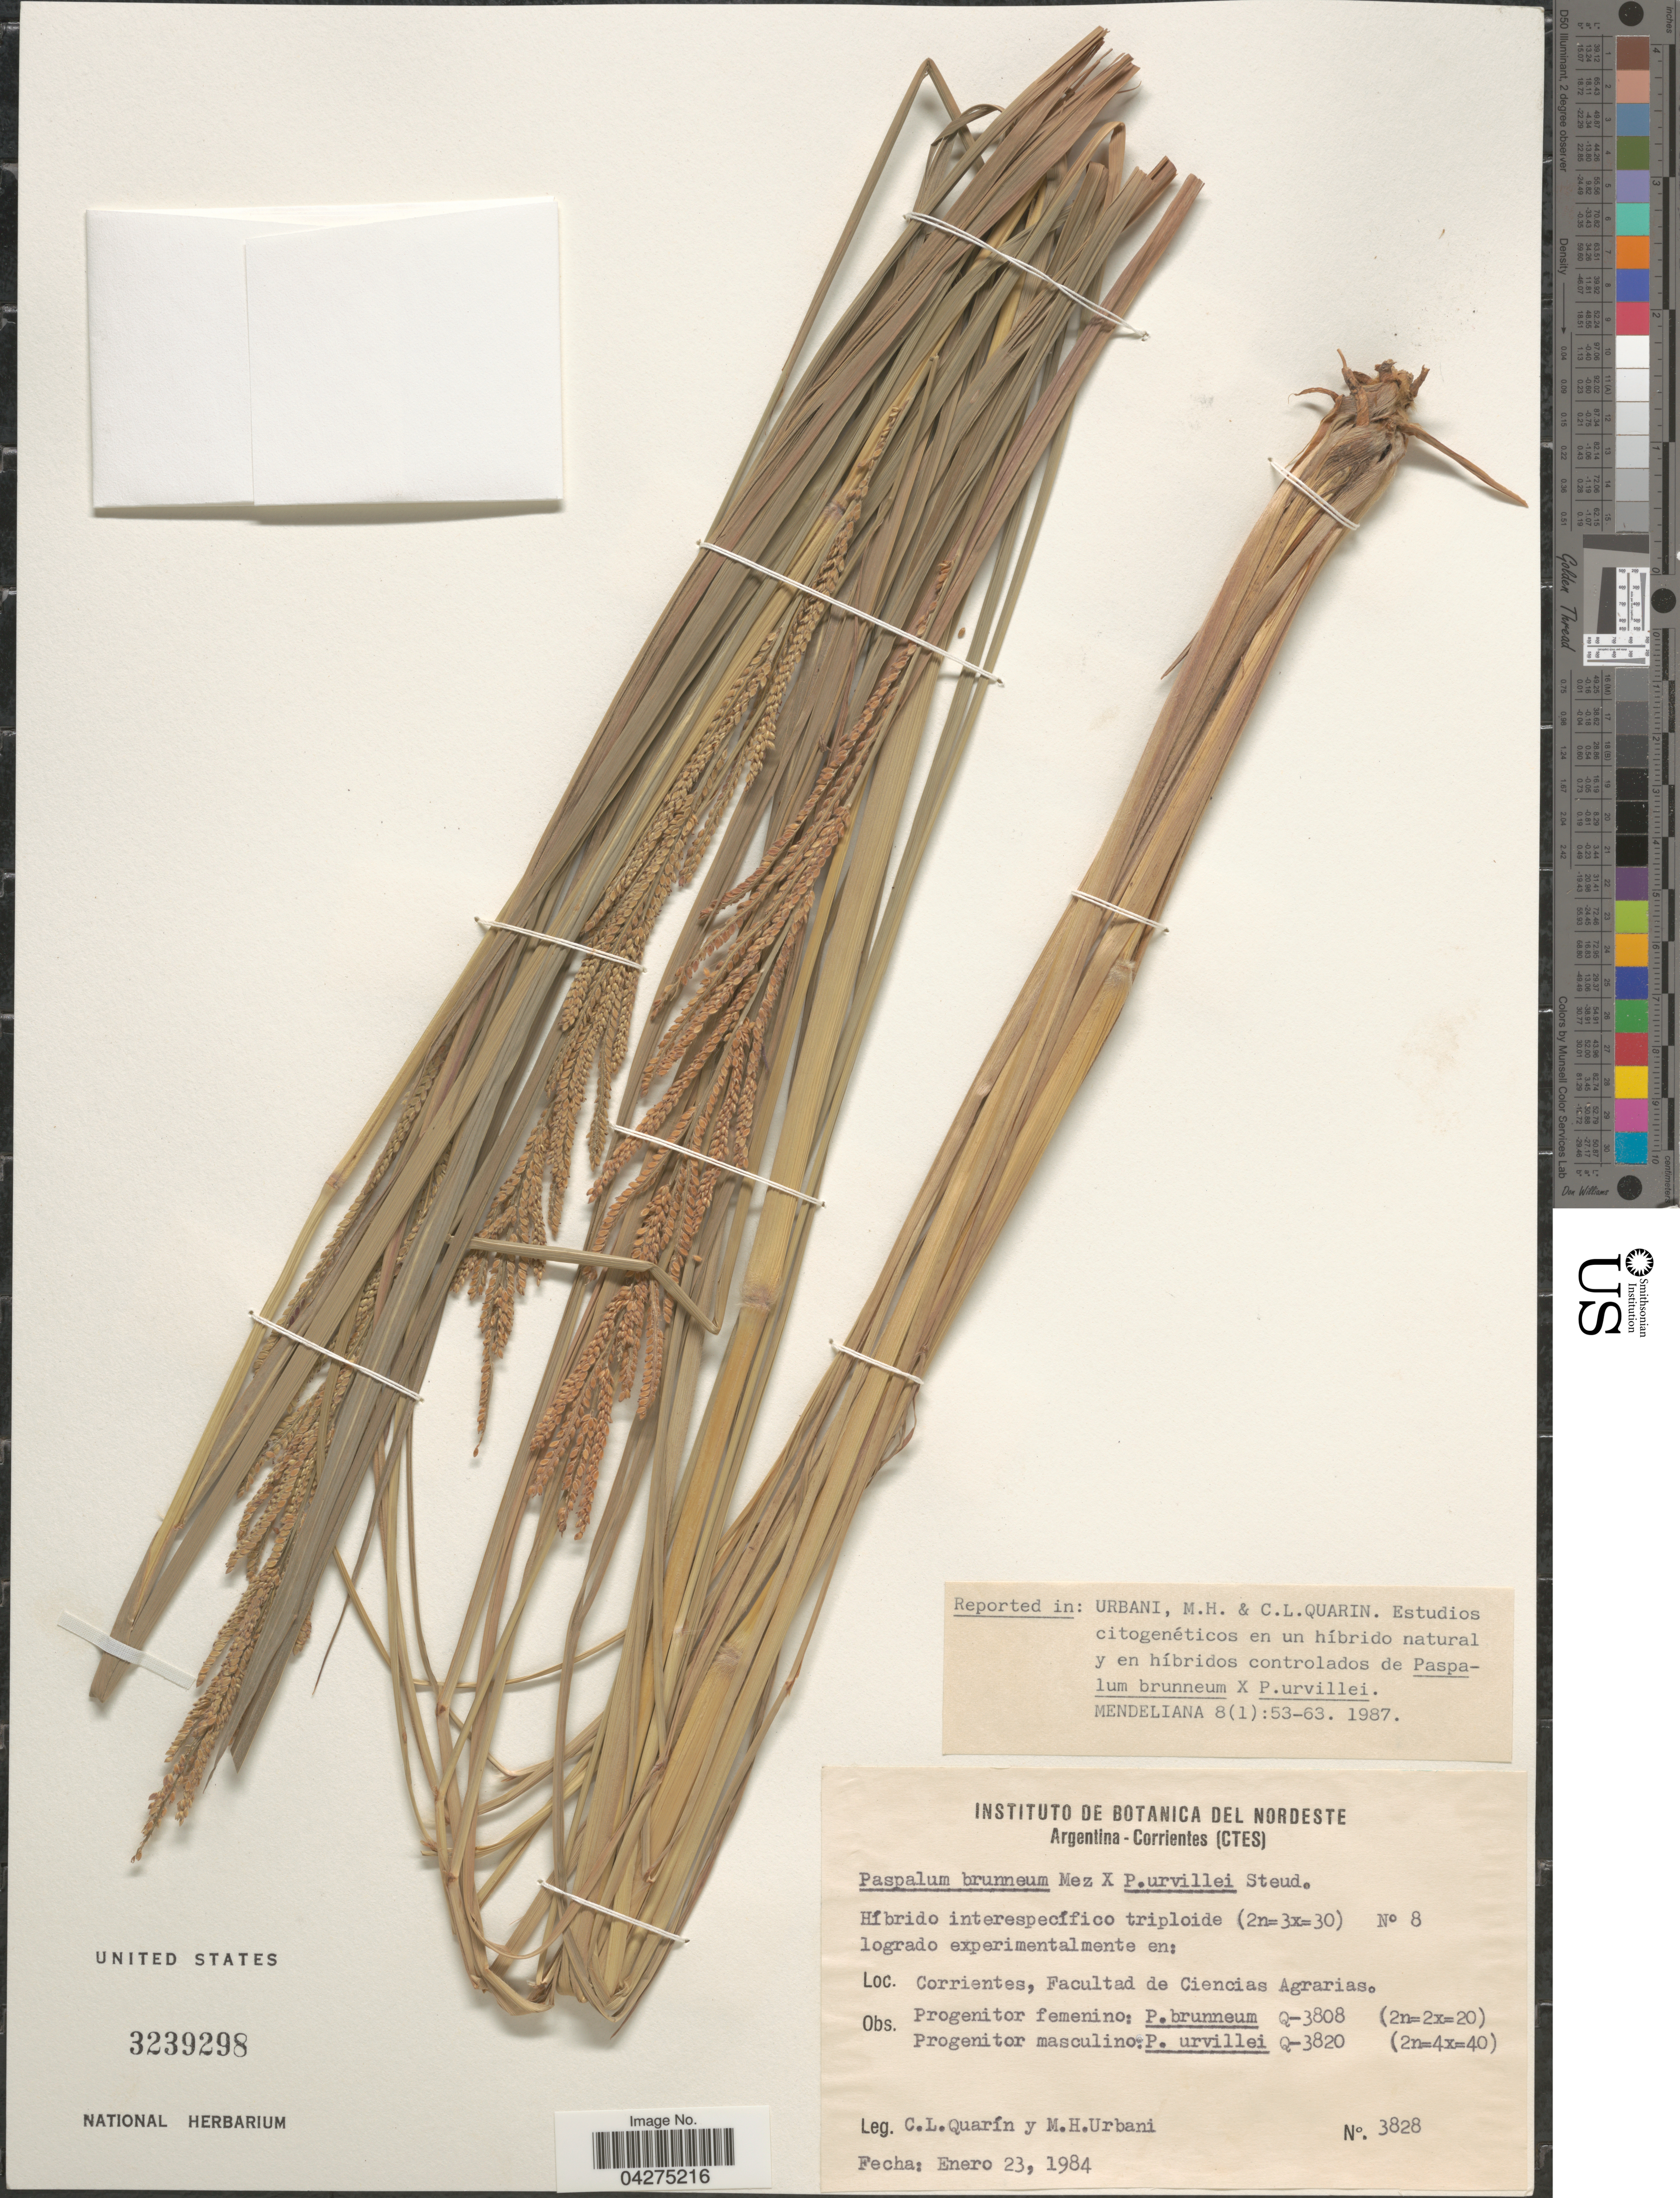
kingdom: Plantae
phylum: Tracheophyta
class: Liliopsida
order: Poales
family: Poaceae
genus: Paspalum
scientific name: Paspalum quarinii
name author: Morrone & Zuloaga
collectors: C. Quarin & M. Urbani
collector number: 3828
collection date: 1984-01-23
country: Argentina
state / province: Corrientes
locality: Corrientes, Facultad de Ciencias Agrarias.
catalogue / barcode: US 3239298